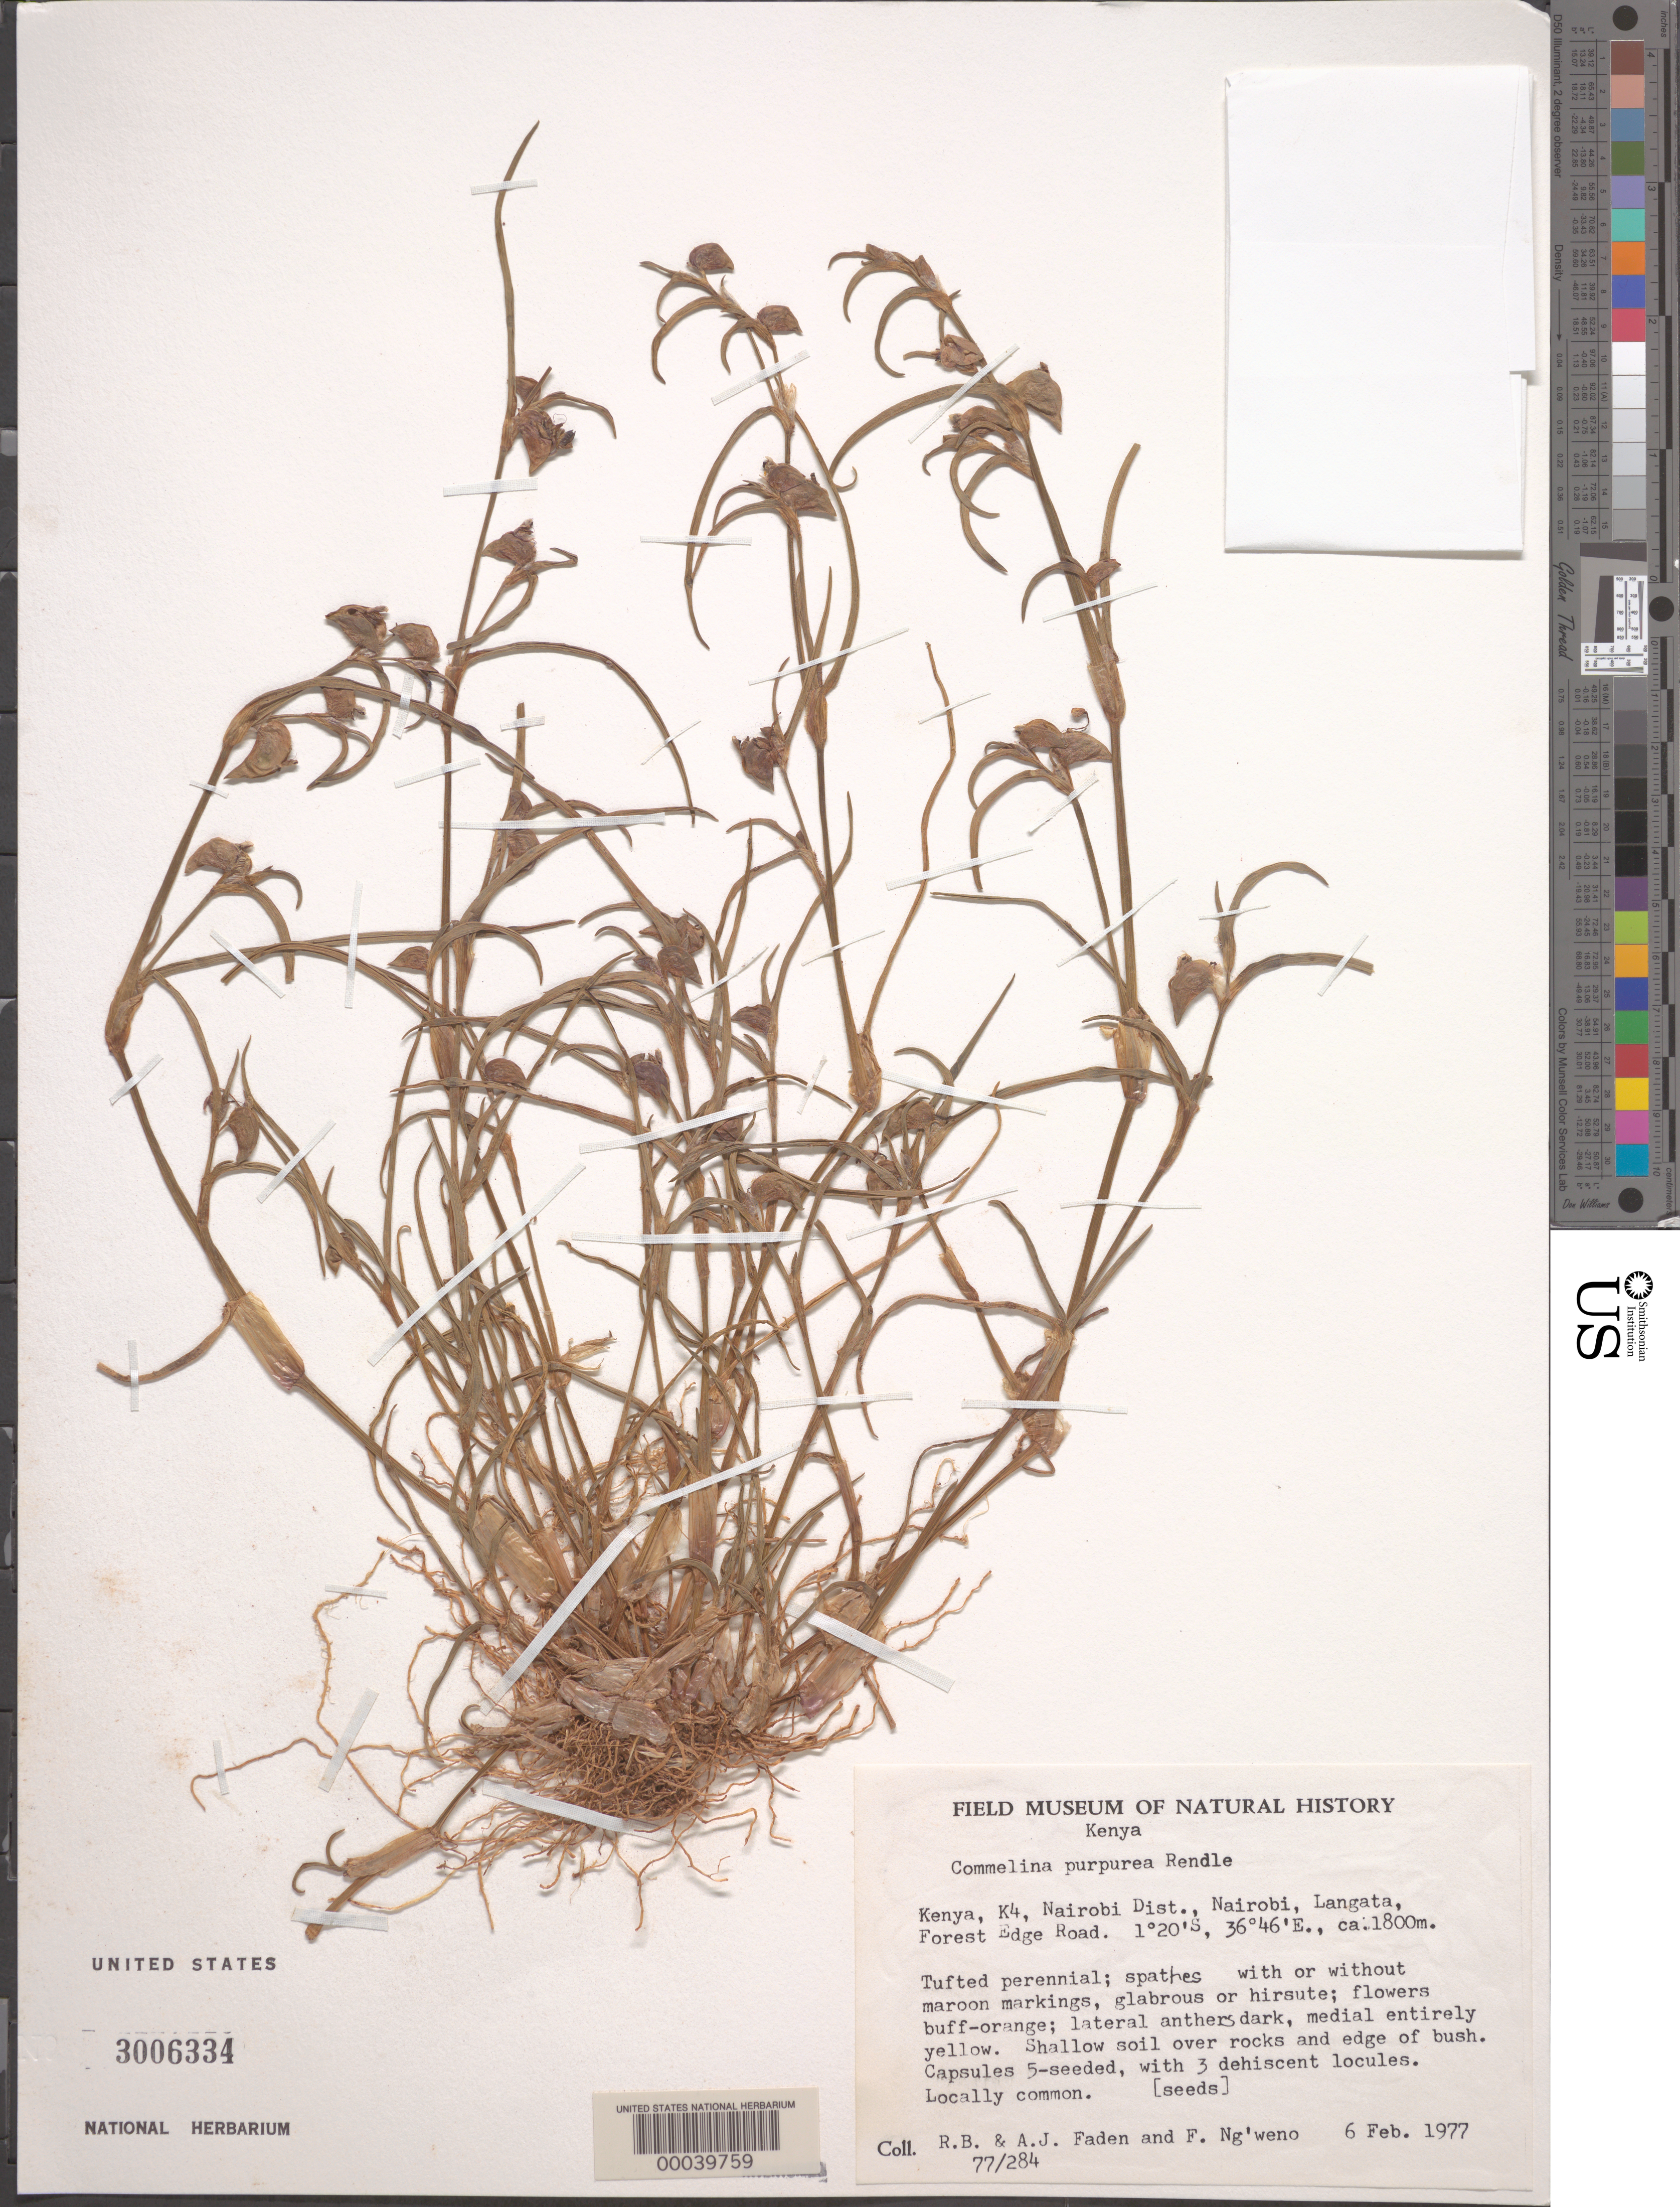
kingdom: Plantae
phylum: Tracheophyta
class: Liliopsida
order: Commelinales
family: Commelinaceae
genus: Commelina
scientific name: Commelina purpurea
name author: C.B. Clarke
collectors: R. B. Faden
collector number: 77/284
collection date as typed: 06 Feb 1977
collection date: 1977-02-06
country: Kenya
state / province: Nairobi Area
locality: Nairobi, langata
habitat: Shallow soil over rocks and edge of bush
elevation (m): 1800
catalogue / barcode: US 3006334